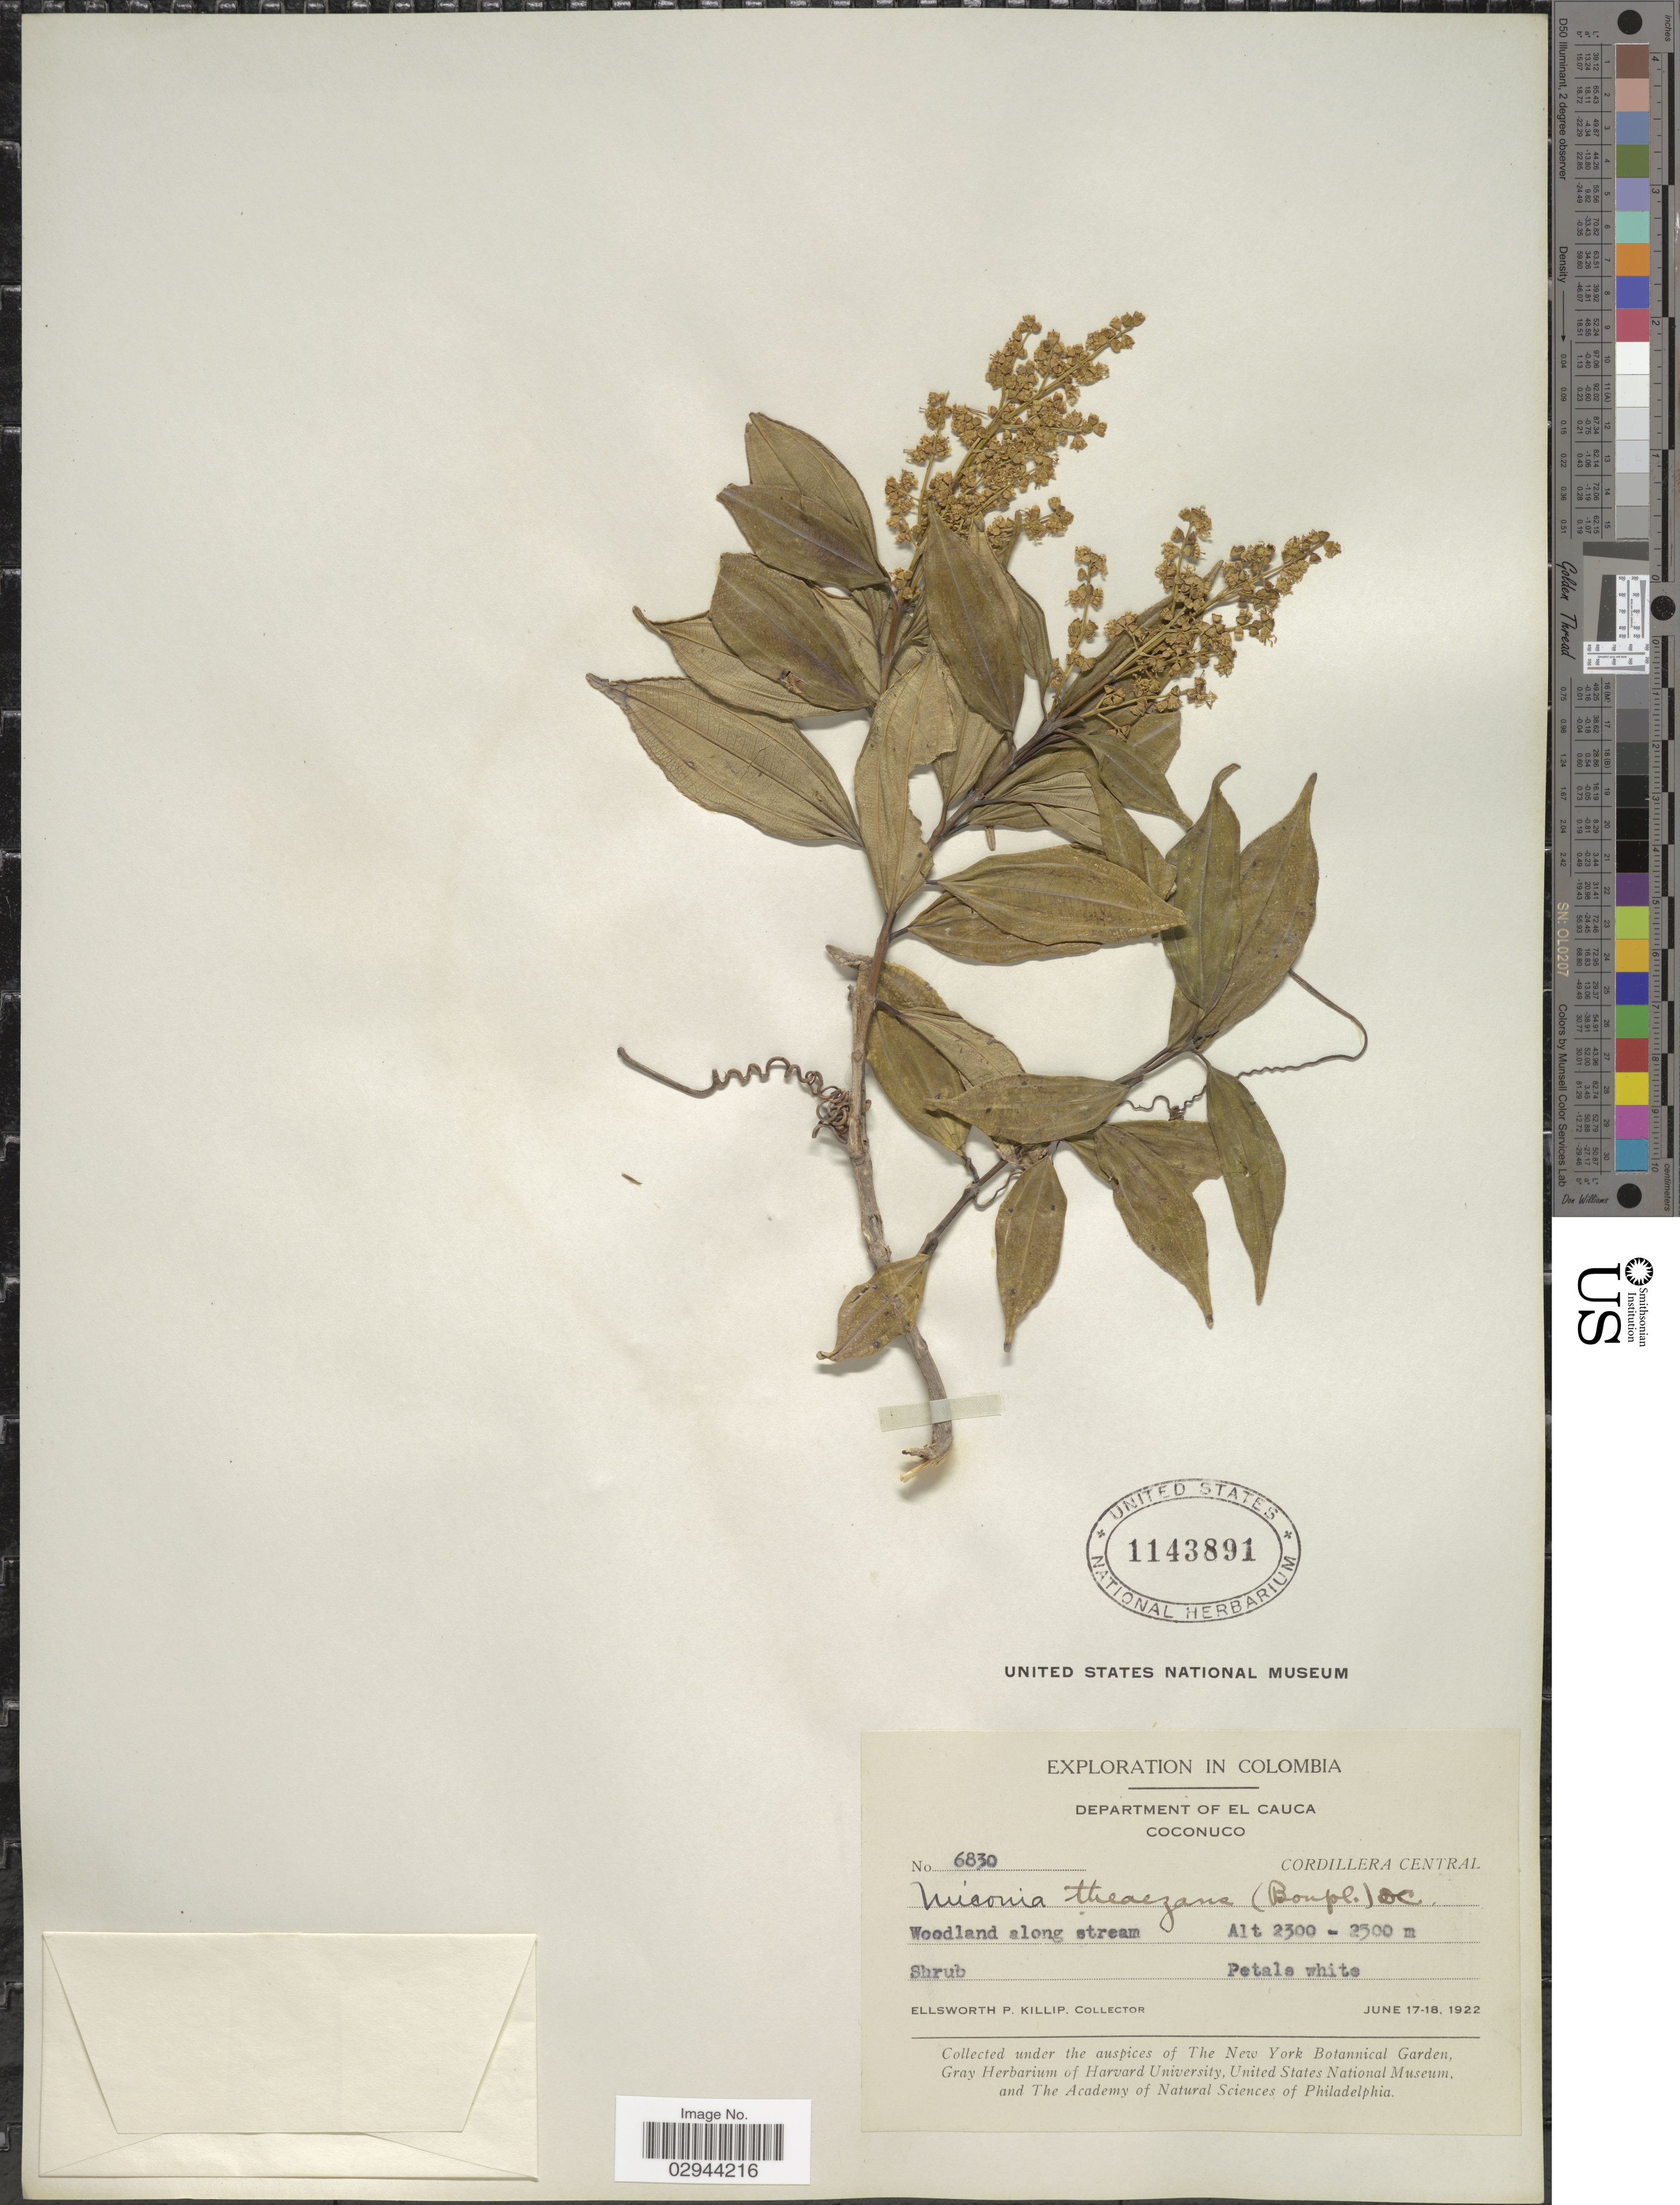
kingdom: Plantae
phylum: Tracheophyta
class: Magnoliopsida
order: Myrtales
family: Melastomataceae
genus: Miconia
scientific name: Miconia theizans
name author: (Bonpl.) Cogn.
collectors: E. P. Killip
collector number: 6830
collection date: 1922-06-17/1922-06-18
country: Colombia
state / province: Cauca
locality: Departamento of El Cauca, Coconuco, Cordillera Central.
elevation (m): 2300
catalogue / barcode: US 1143891